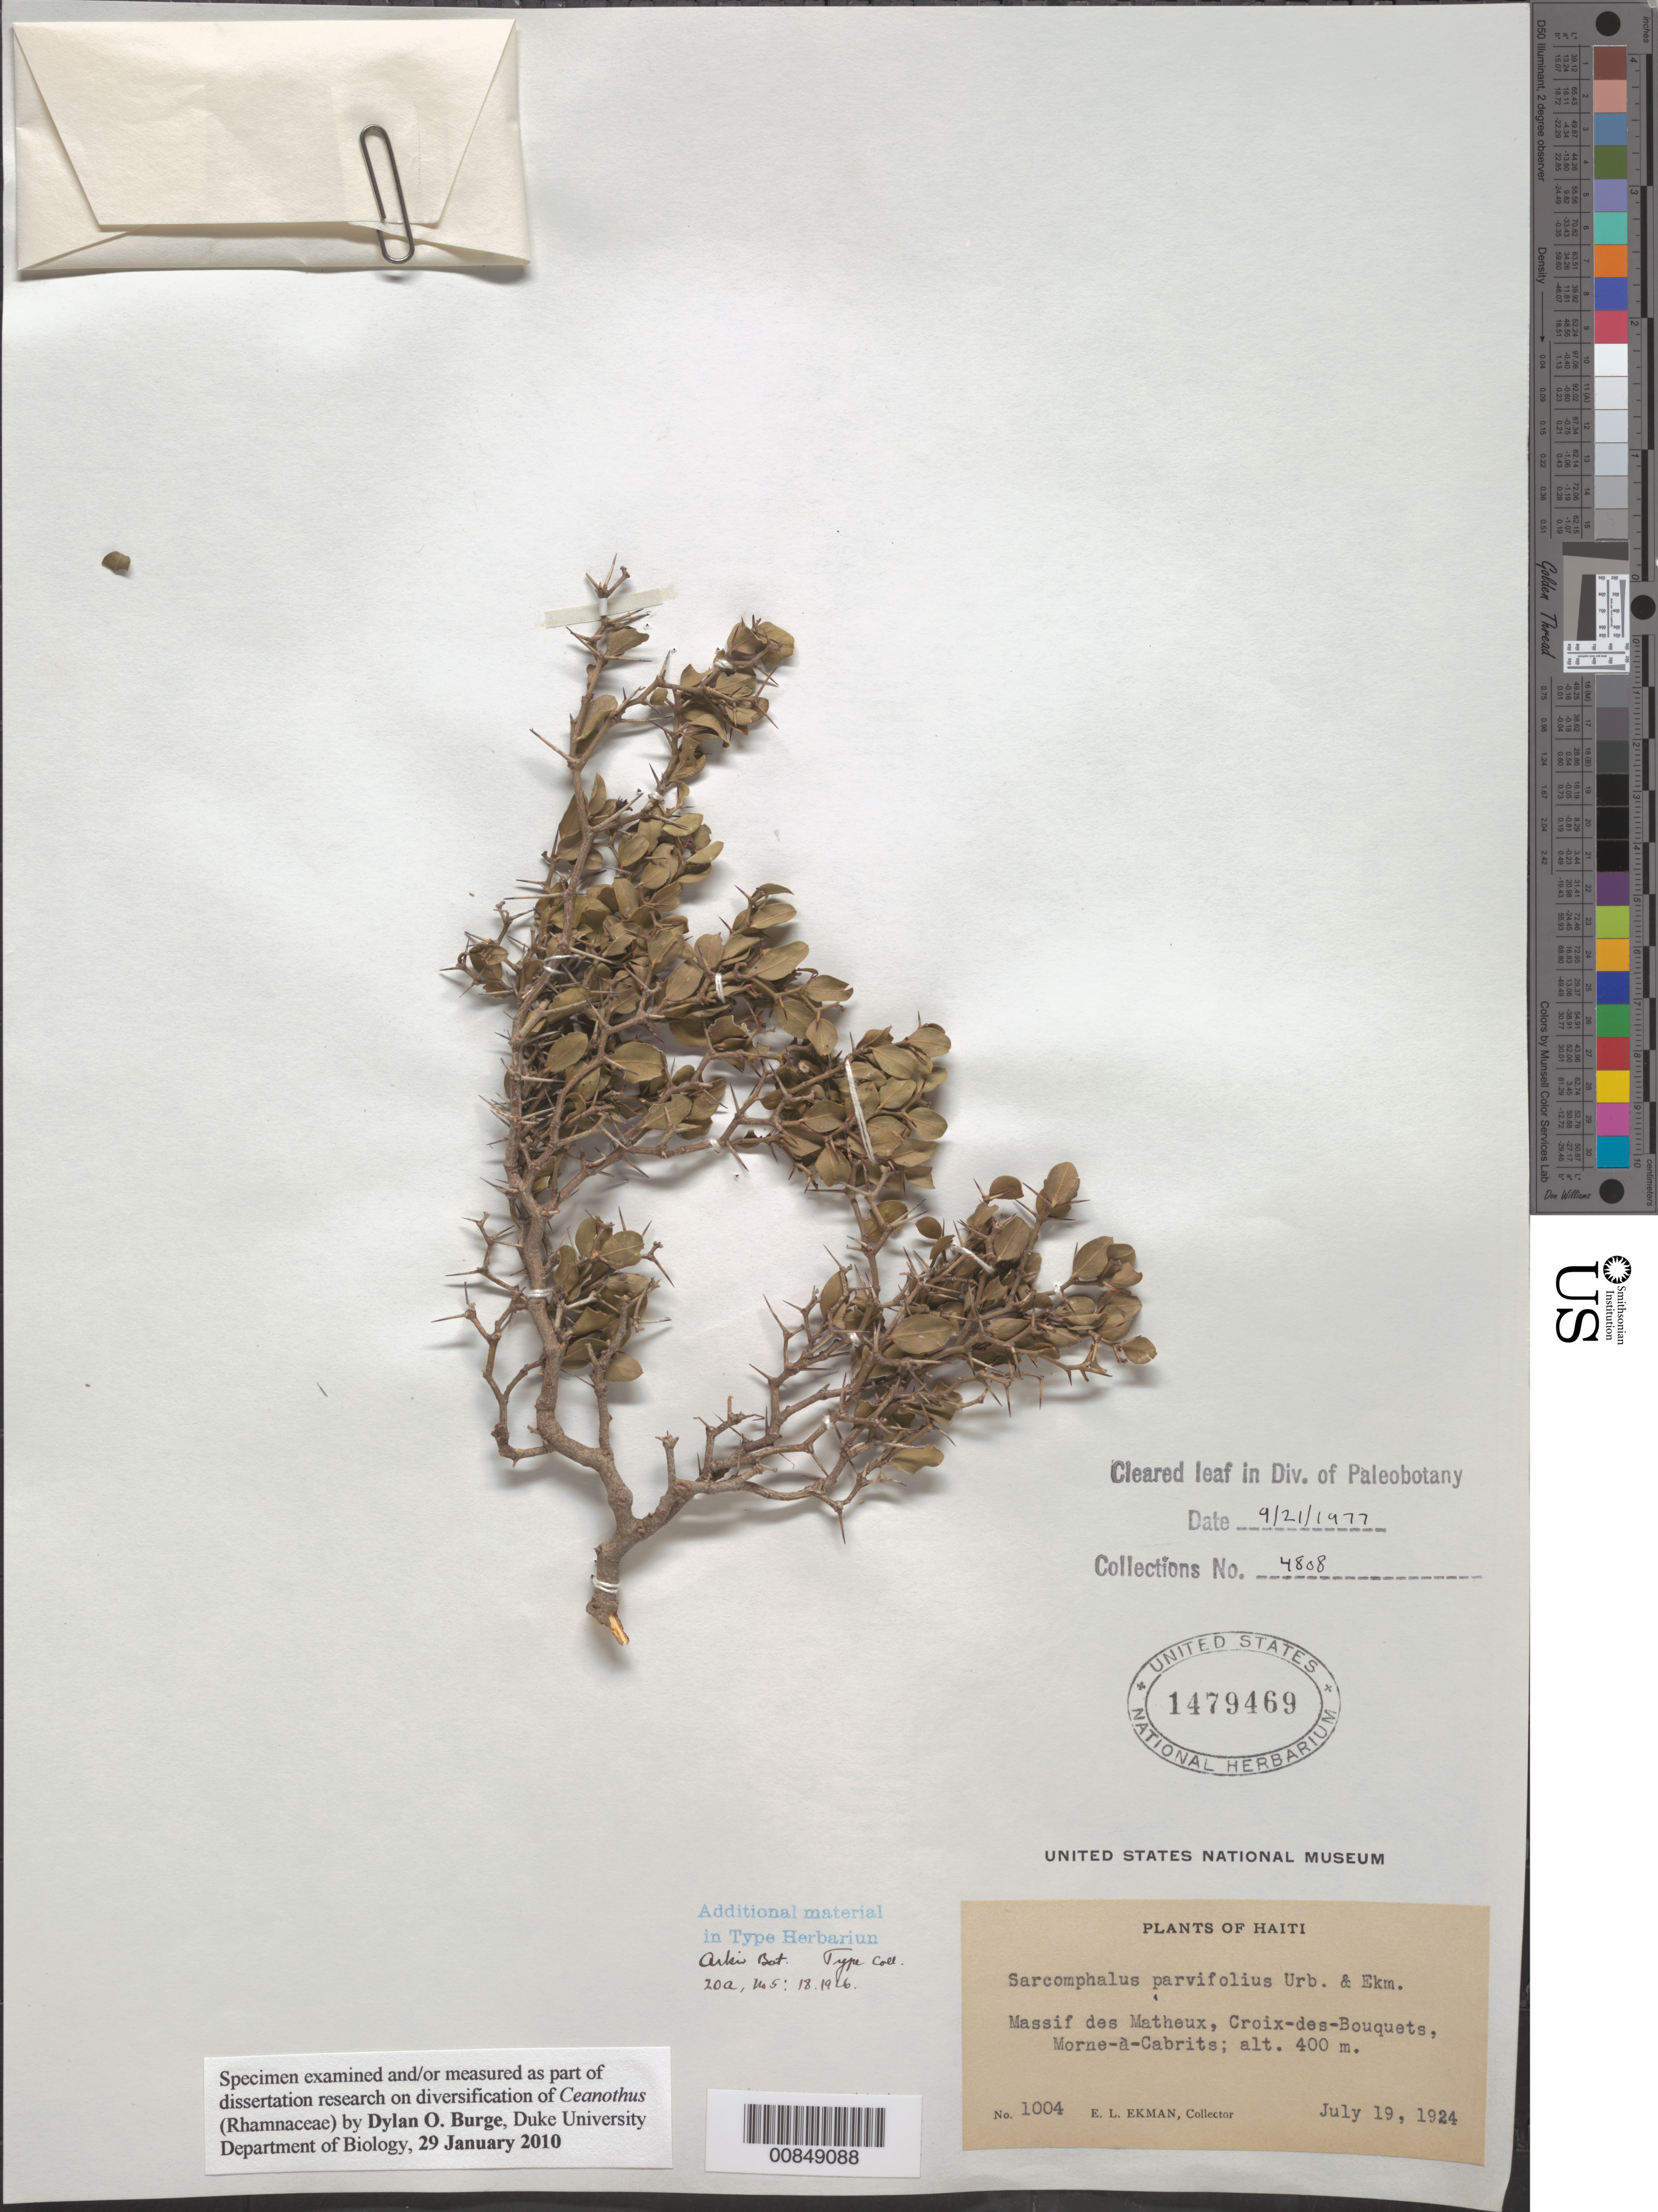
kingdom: Plantae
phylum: Tracheophyta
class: Magnoliopsida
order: Rosales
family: Rhamnaceae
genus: Sarcomphalus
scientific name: Sarcomphalus parvifolius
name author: Urb. & Ekman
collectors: E. L. Ekman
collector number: H 1004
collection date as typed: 19 Jul 1924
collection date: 1924-07-19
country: Haiti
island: Hispaniola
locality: Massif des Matheux, Croix-des-Bouquets, Morne-à-Cabrits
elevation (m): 400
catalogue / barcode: US 1479469